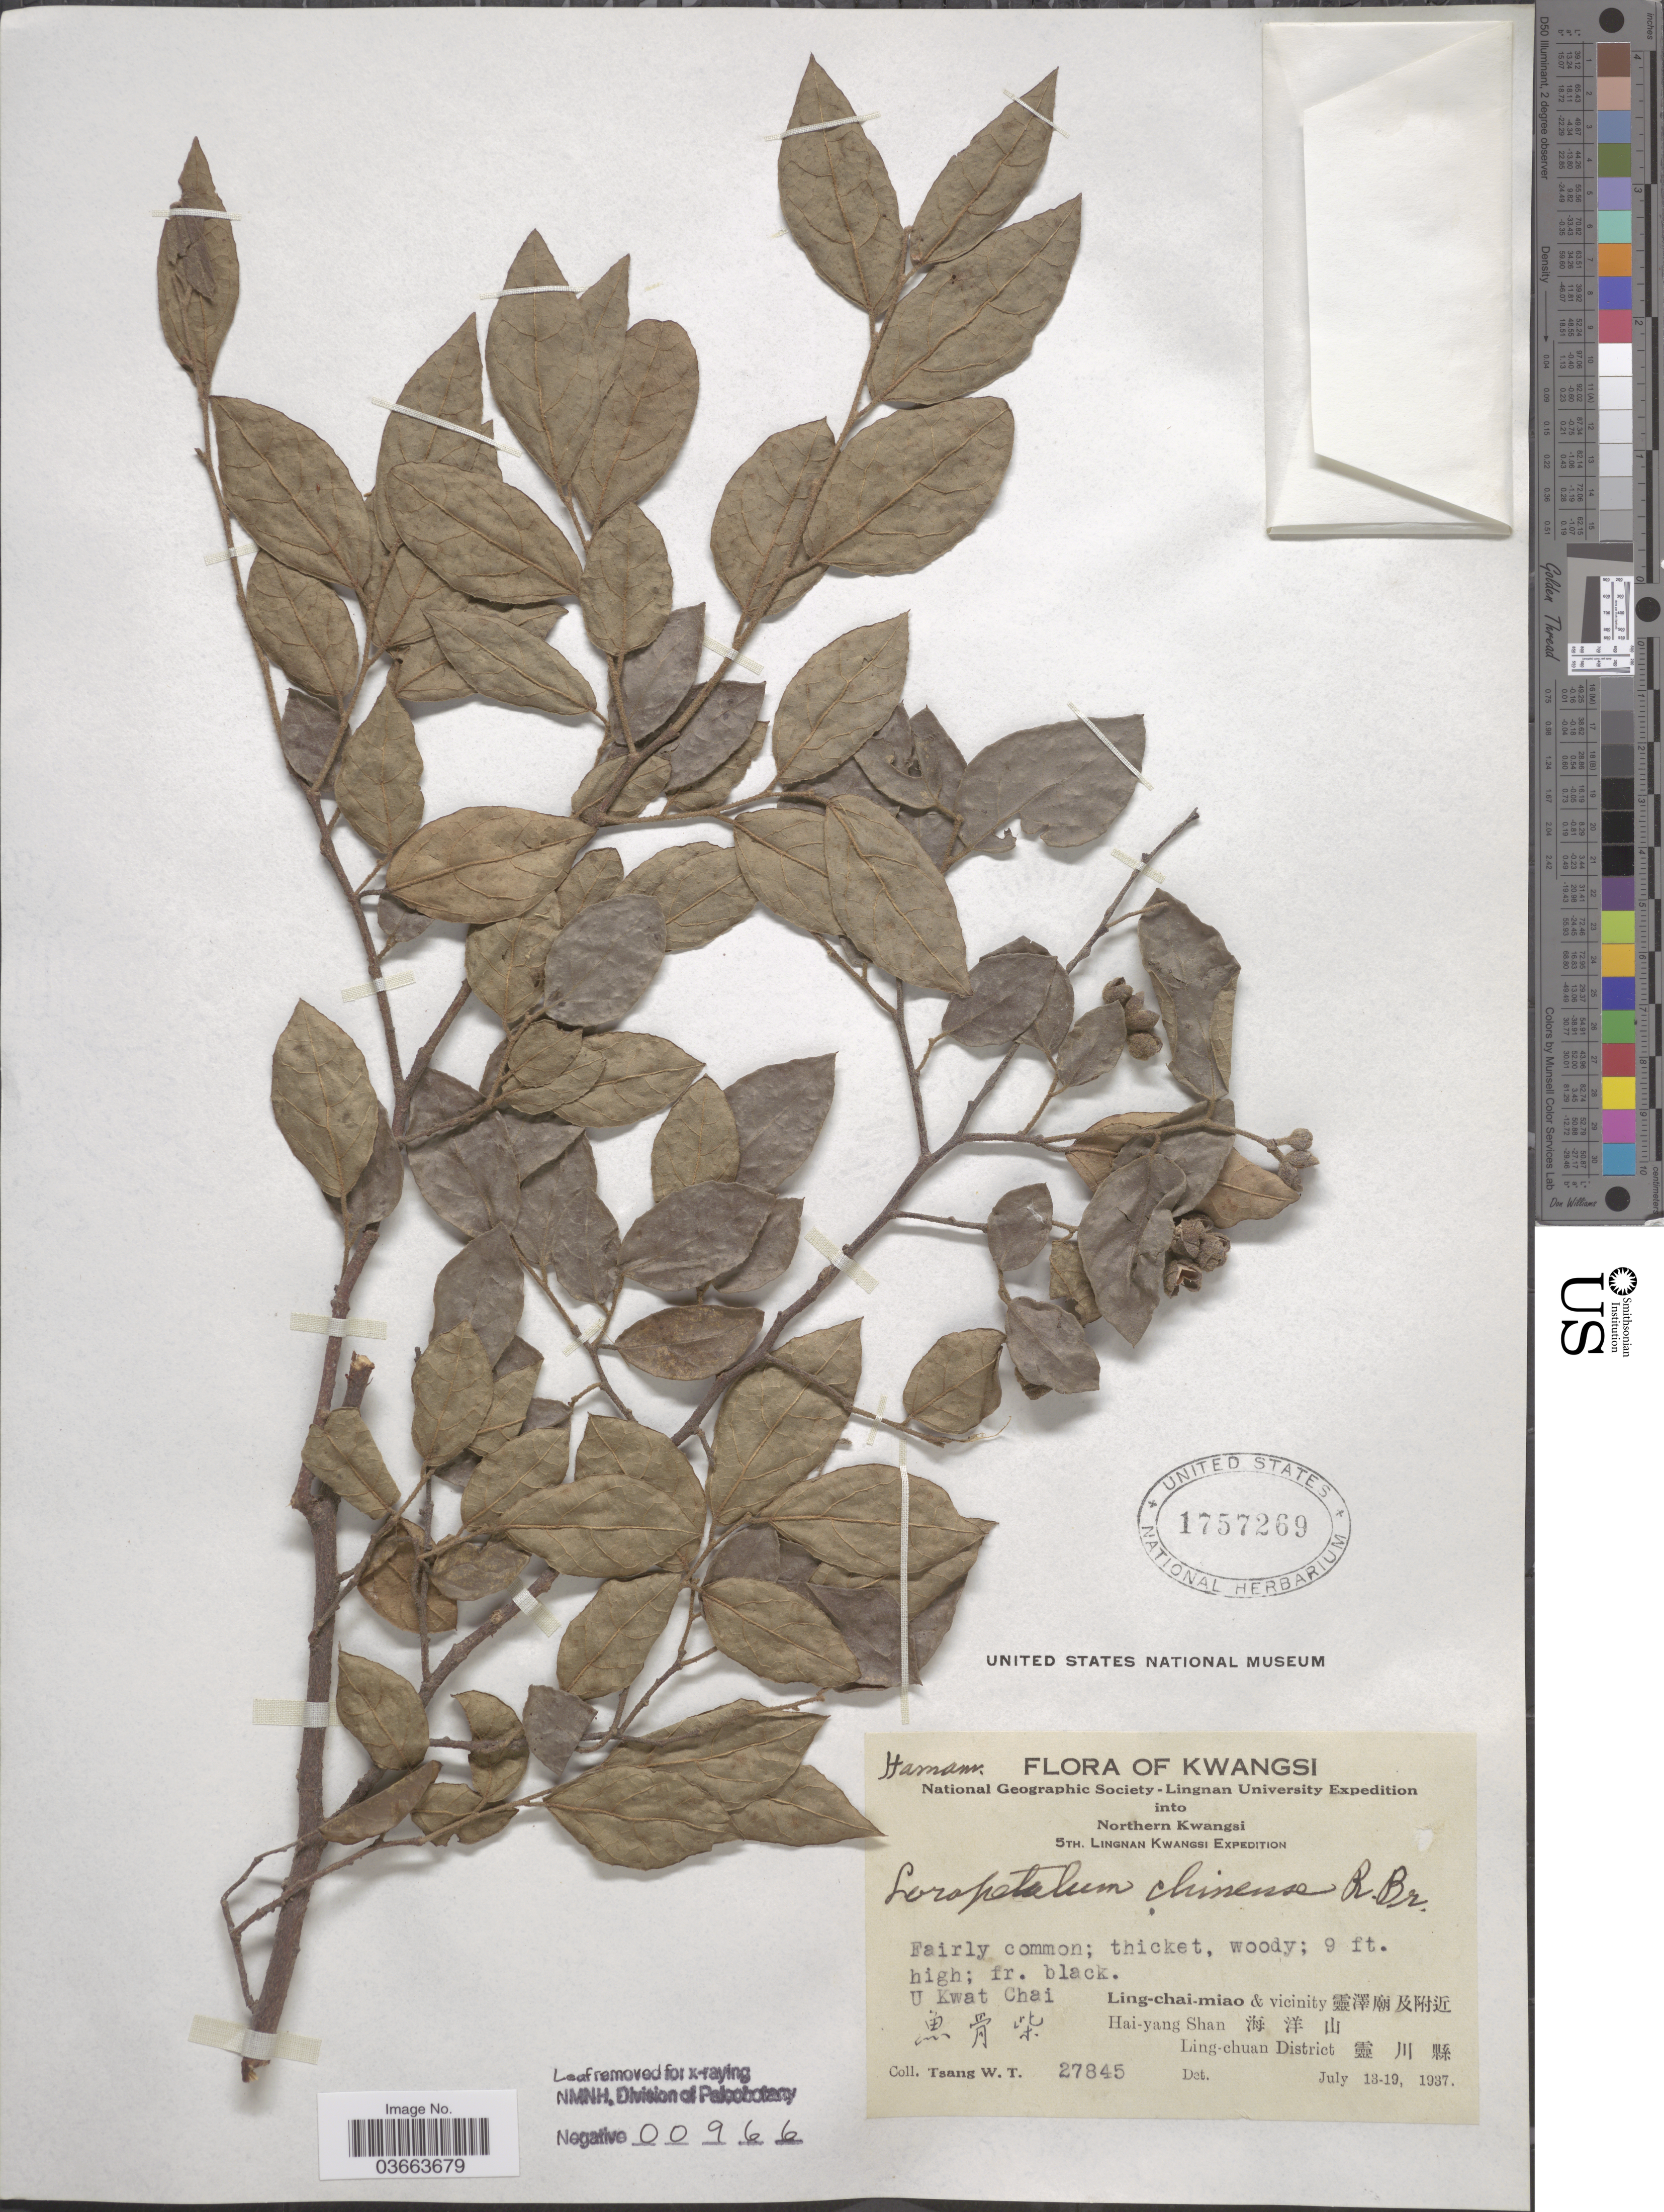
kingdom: Plantae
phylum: Tracheophyta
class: Magnoliopsida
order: Saxifragales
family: Hamamelidaceae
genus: Loropetalum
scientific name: Loropetalum chinense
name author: (R. Br.) Oliv.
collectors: W. T. Tsang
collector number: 27845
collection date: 1937-07-13/1937-07-19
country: China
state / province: Guangxi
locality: Northern Kwangsi. Ling-chai-miao & vicinity X Hai- yang Shan X. Ling-chuan District X.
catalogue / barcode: US 1757269